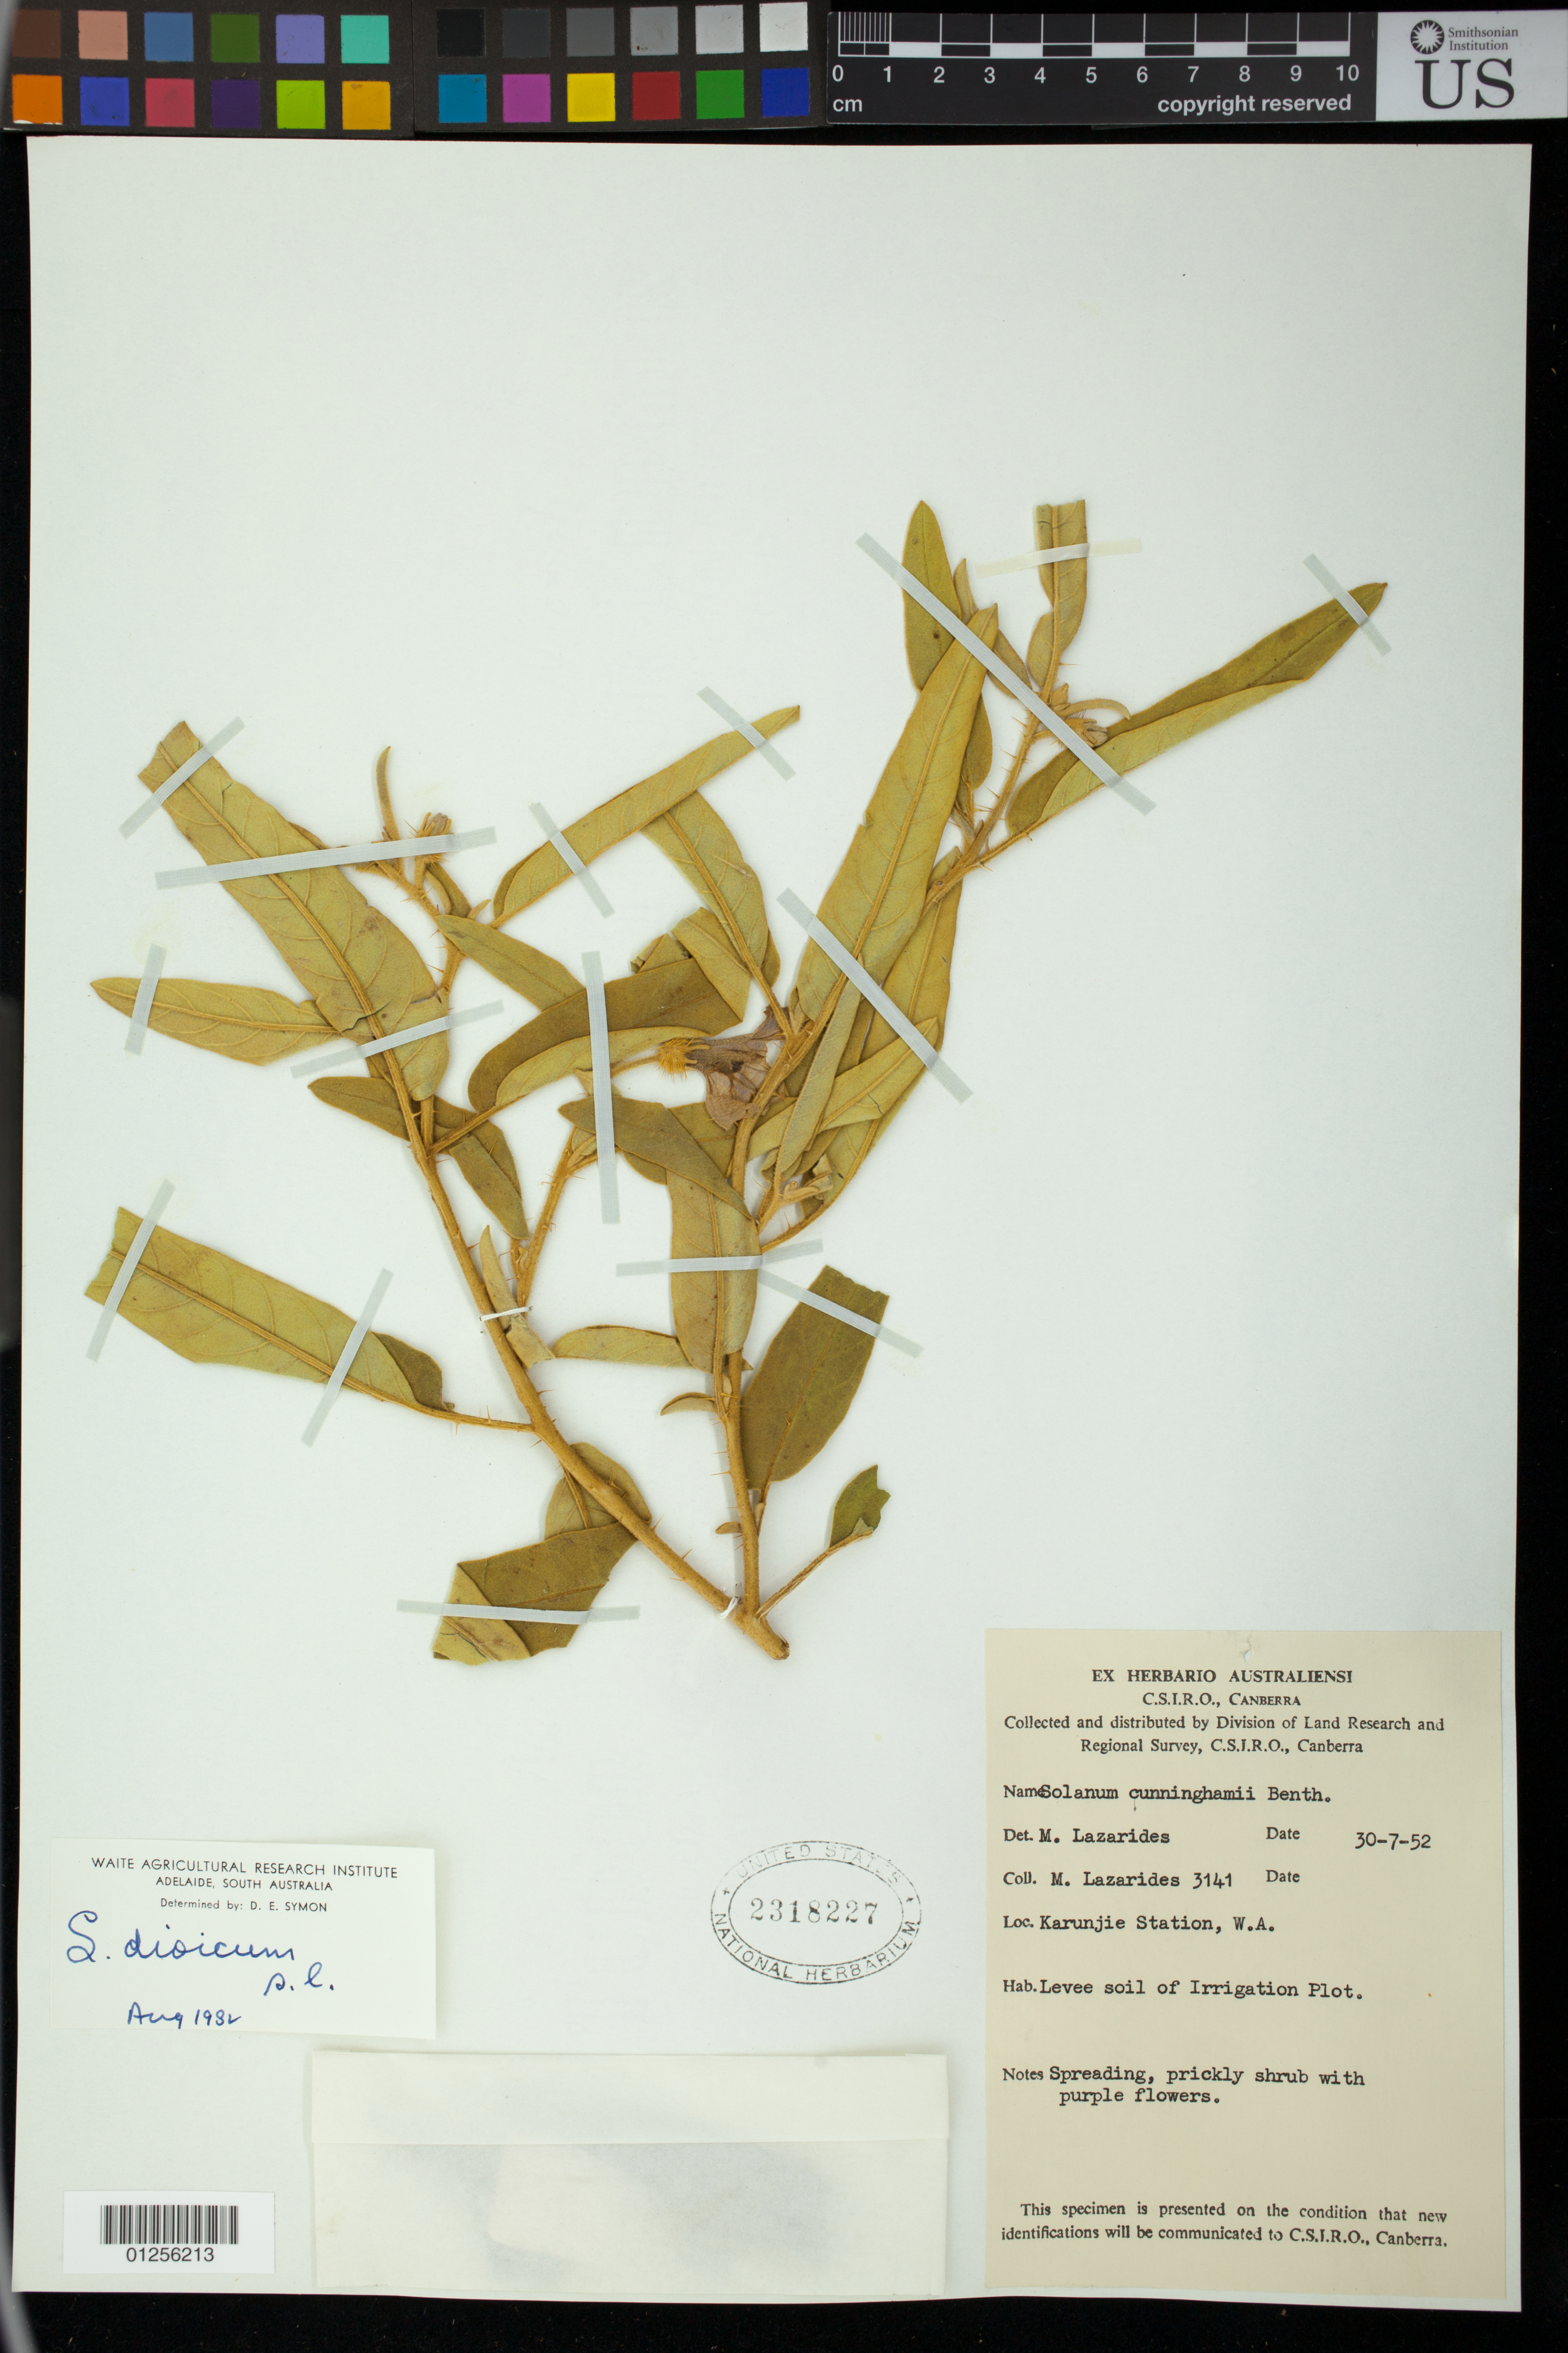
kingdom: Plantae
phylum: Tracheophyta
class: Magnoliopsida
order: Solanales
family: Solanaceae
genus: Solanum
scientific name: Solanum dioicum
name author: W. Fitzg.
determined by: Symon, David E.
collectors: M. Lazarides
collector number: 3141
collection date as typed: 30 July 1952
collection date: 1952-07-30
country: Australia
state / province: Western Australia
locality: Karunjie Station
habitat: Levee soil of Irrigation Plot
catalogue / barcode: US 2318227